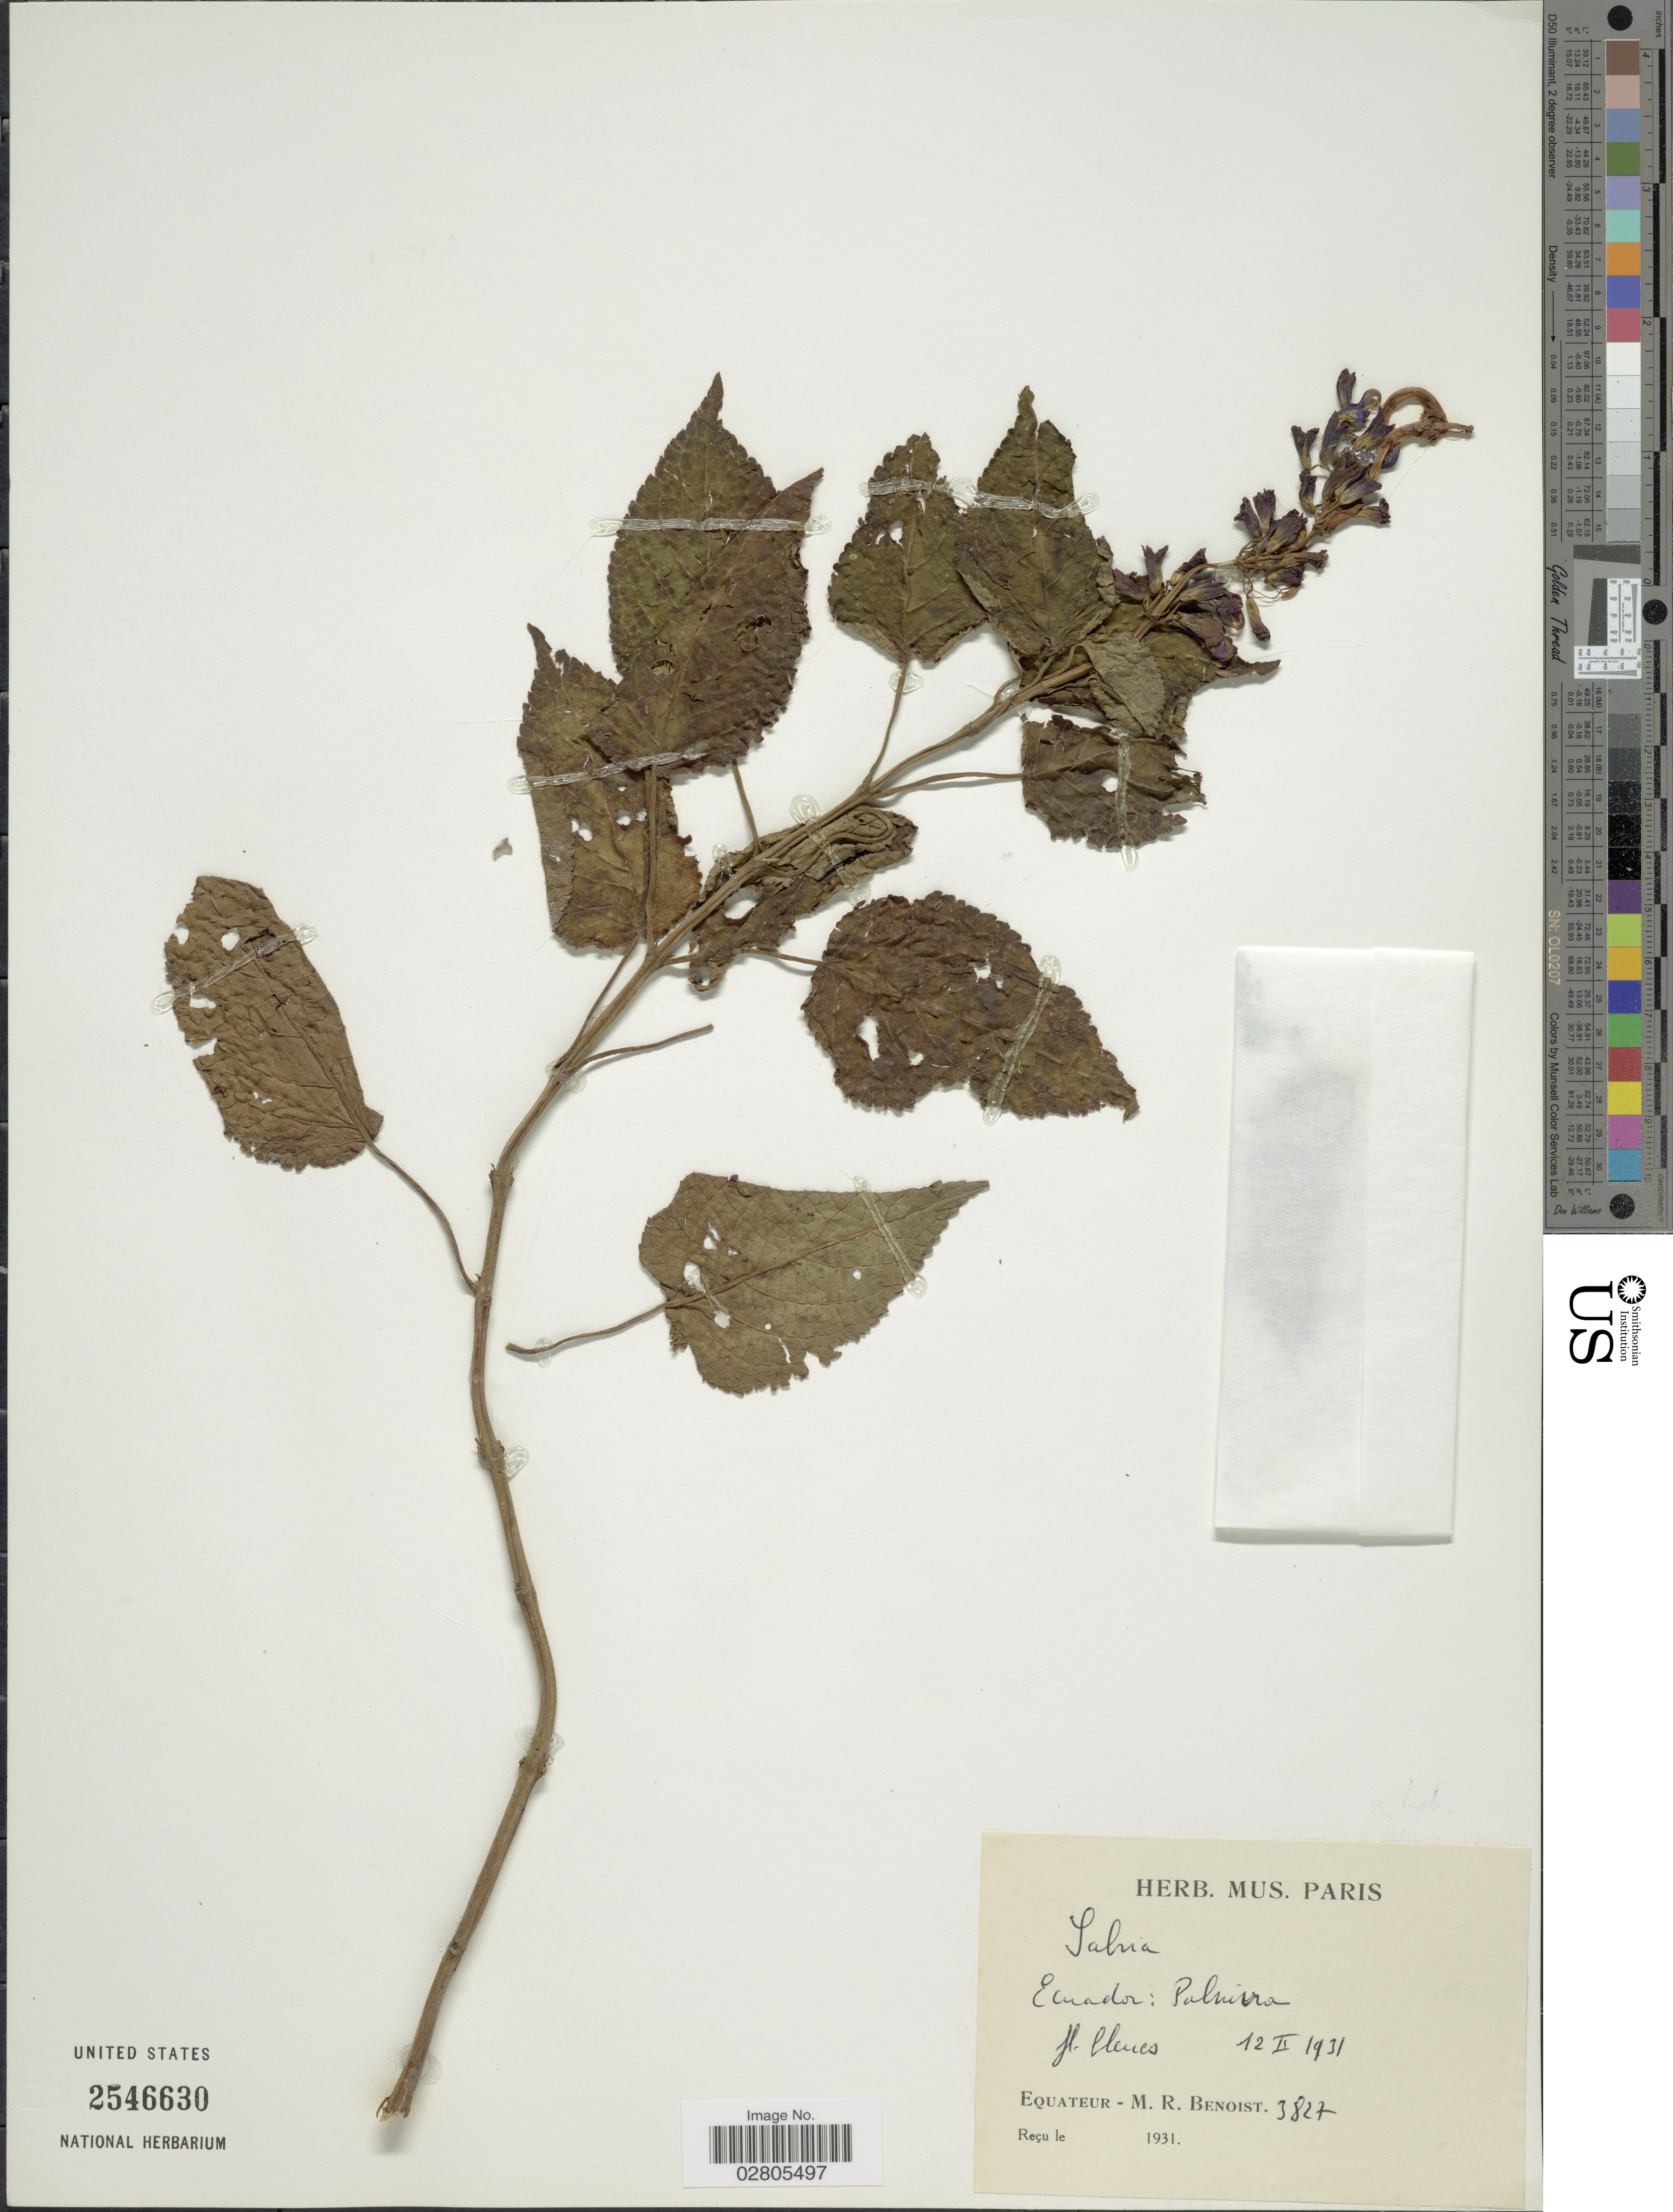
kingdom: Plantae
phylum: Tracheophyta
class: Magnoliopsida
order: Lamiales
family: Lamiaceae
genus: Salvia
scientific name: Salvia sp.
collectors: M. Benoist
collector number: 3727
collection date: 1931-02-12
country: Ecuador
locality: Palmira.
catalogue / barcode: US 2546630